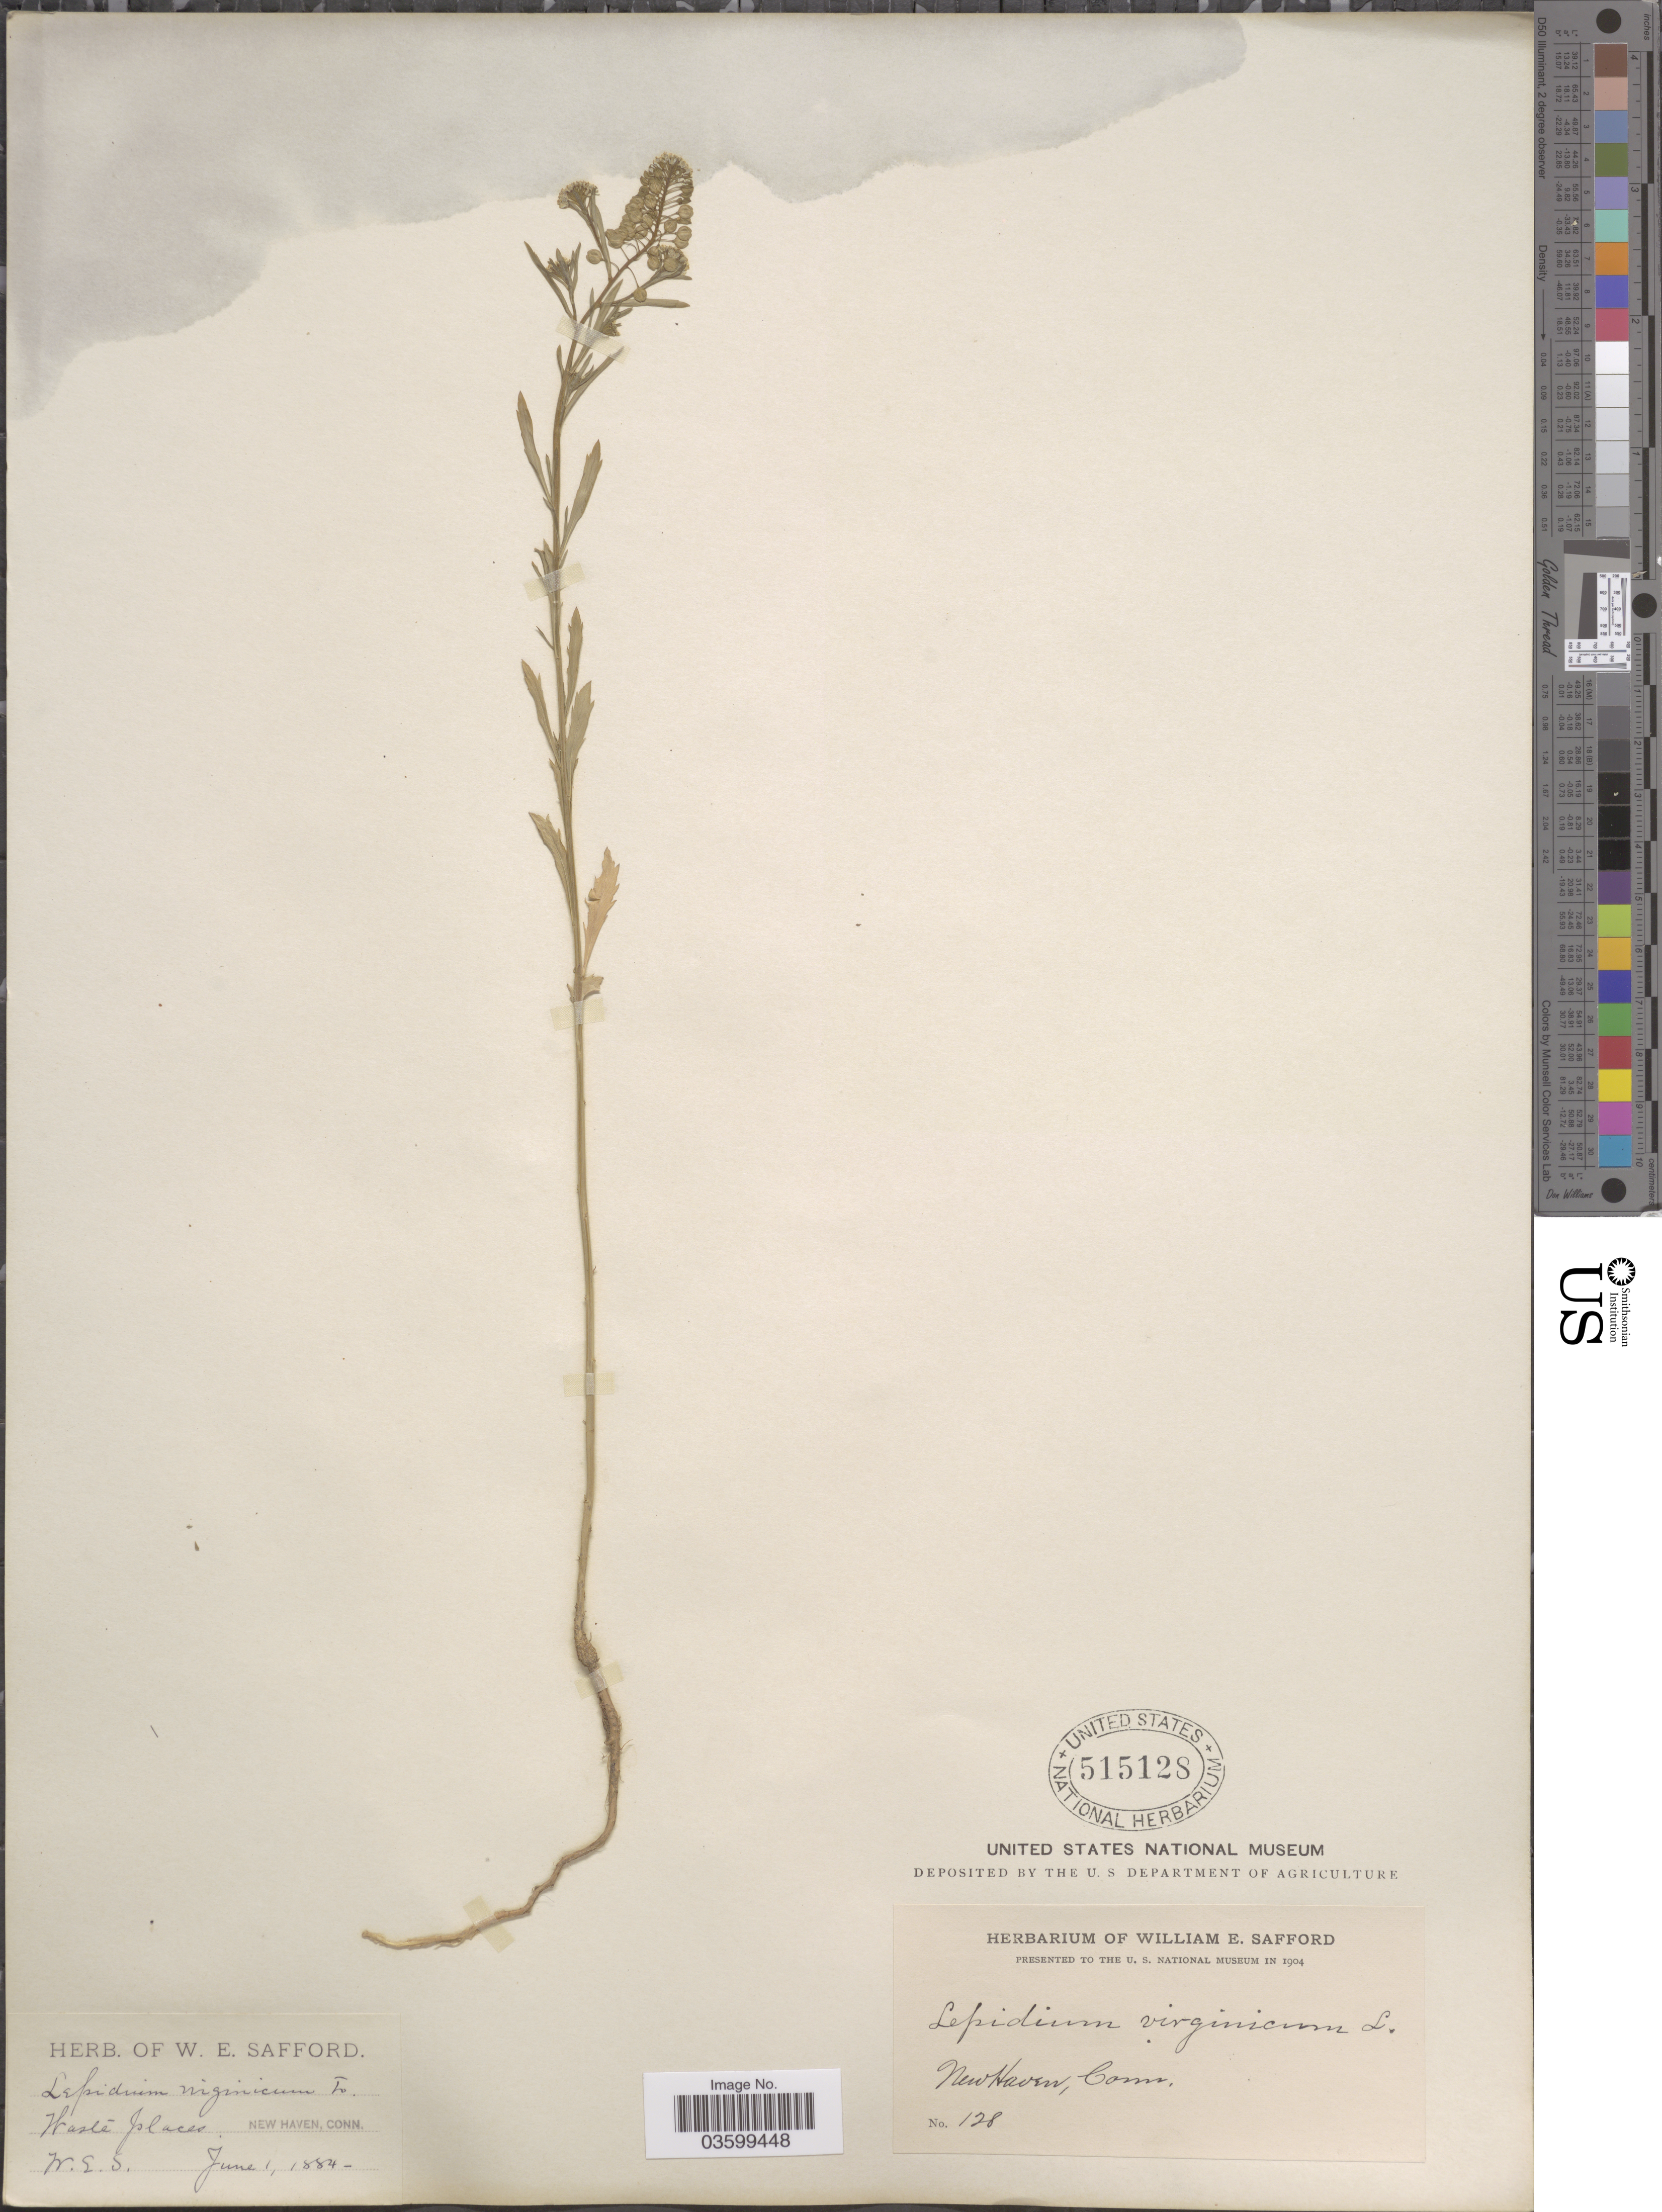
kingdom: Plantae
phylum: Tracheophyta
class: Magnoliopsida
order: Brassicales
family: Brassicaceae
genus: Lepidium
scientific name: Lepidium virginicum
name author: L.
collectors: W. E. Safford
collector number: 128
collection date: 1884-06-01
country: United States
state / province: Connecticut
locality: New Haven.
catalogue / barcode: US 515128